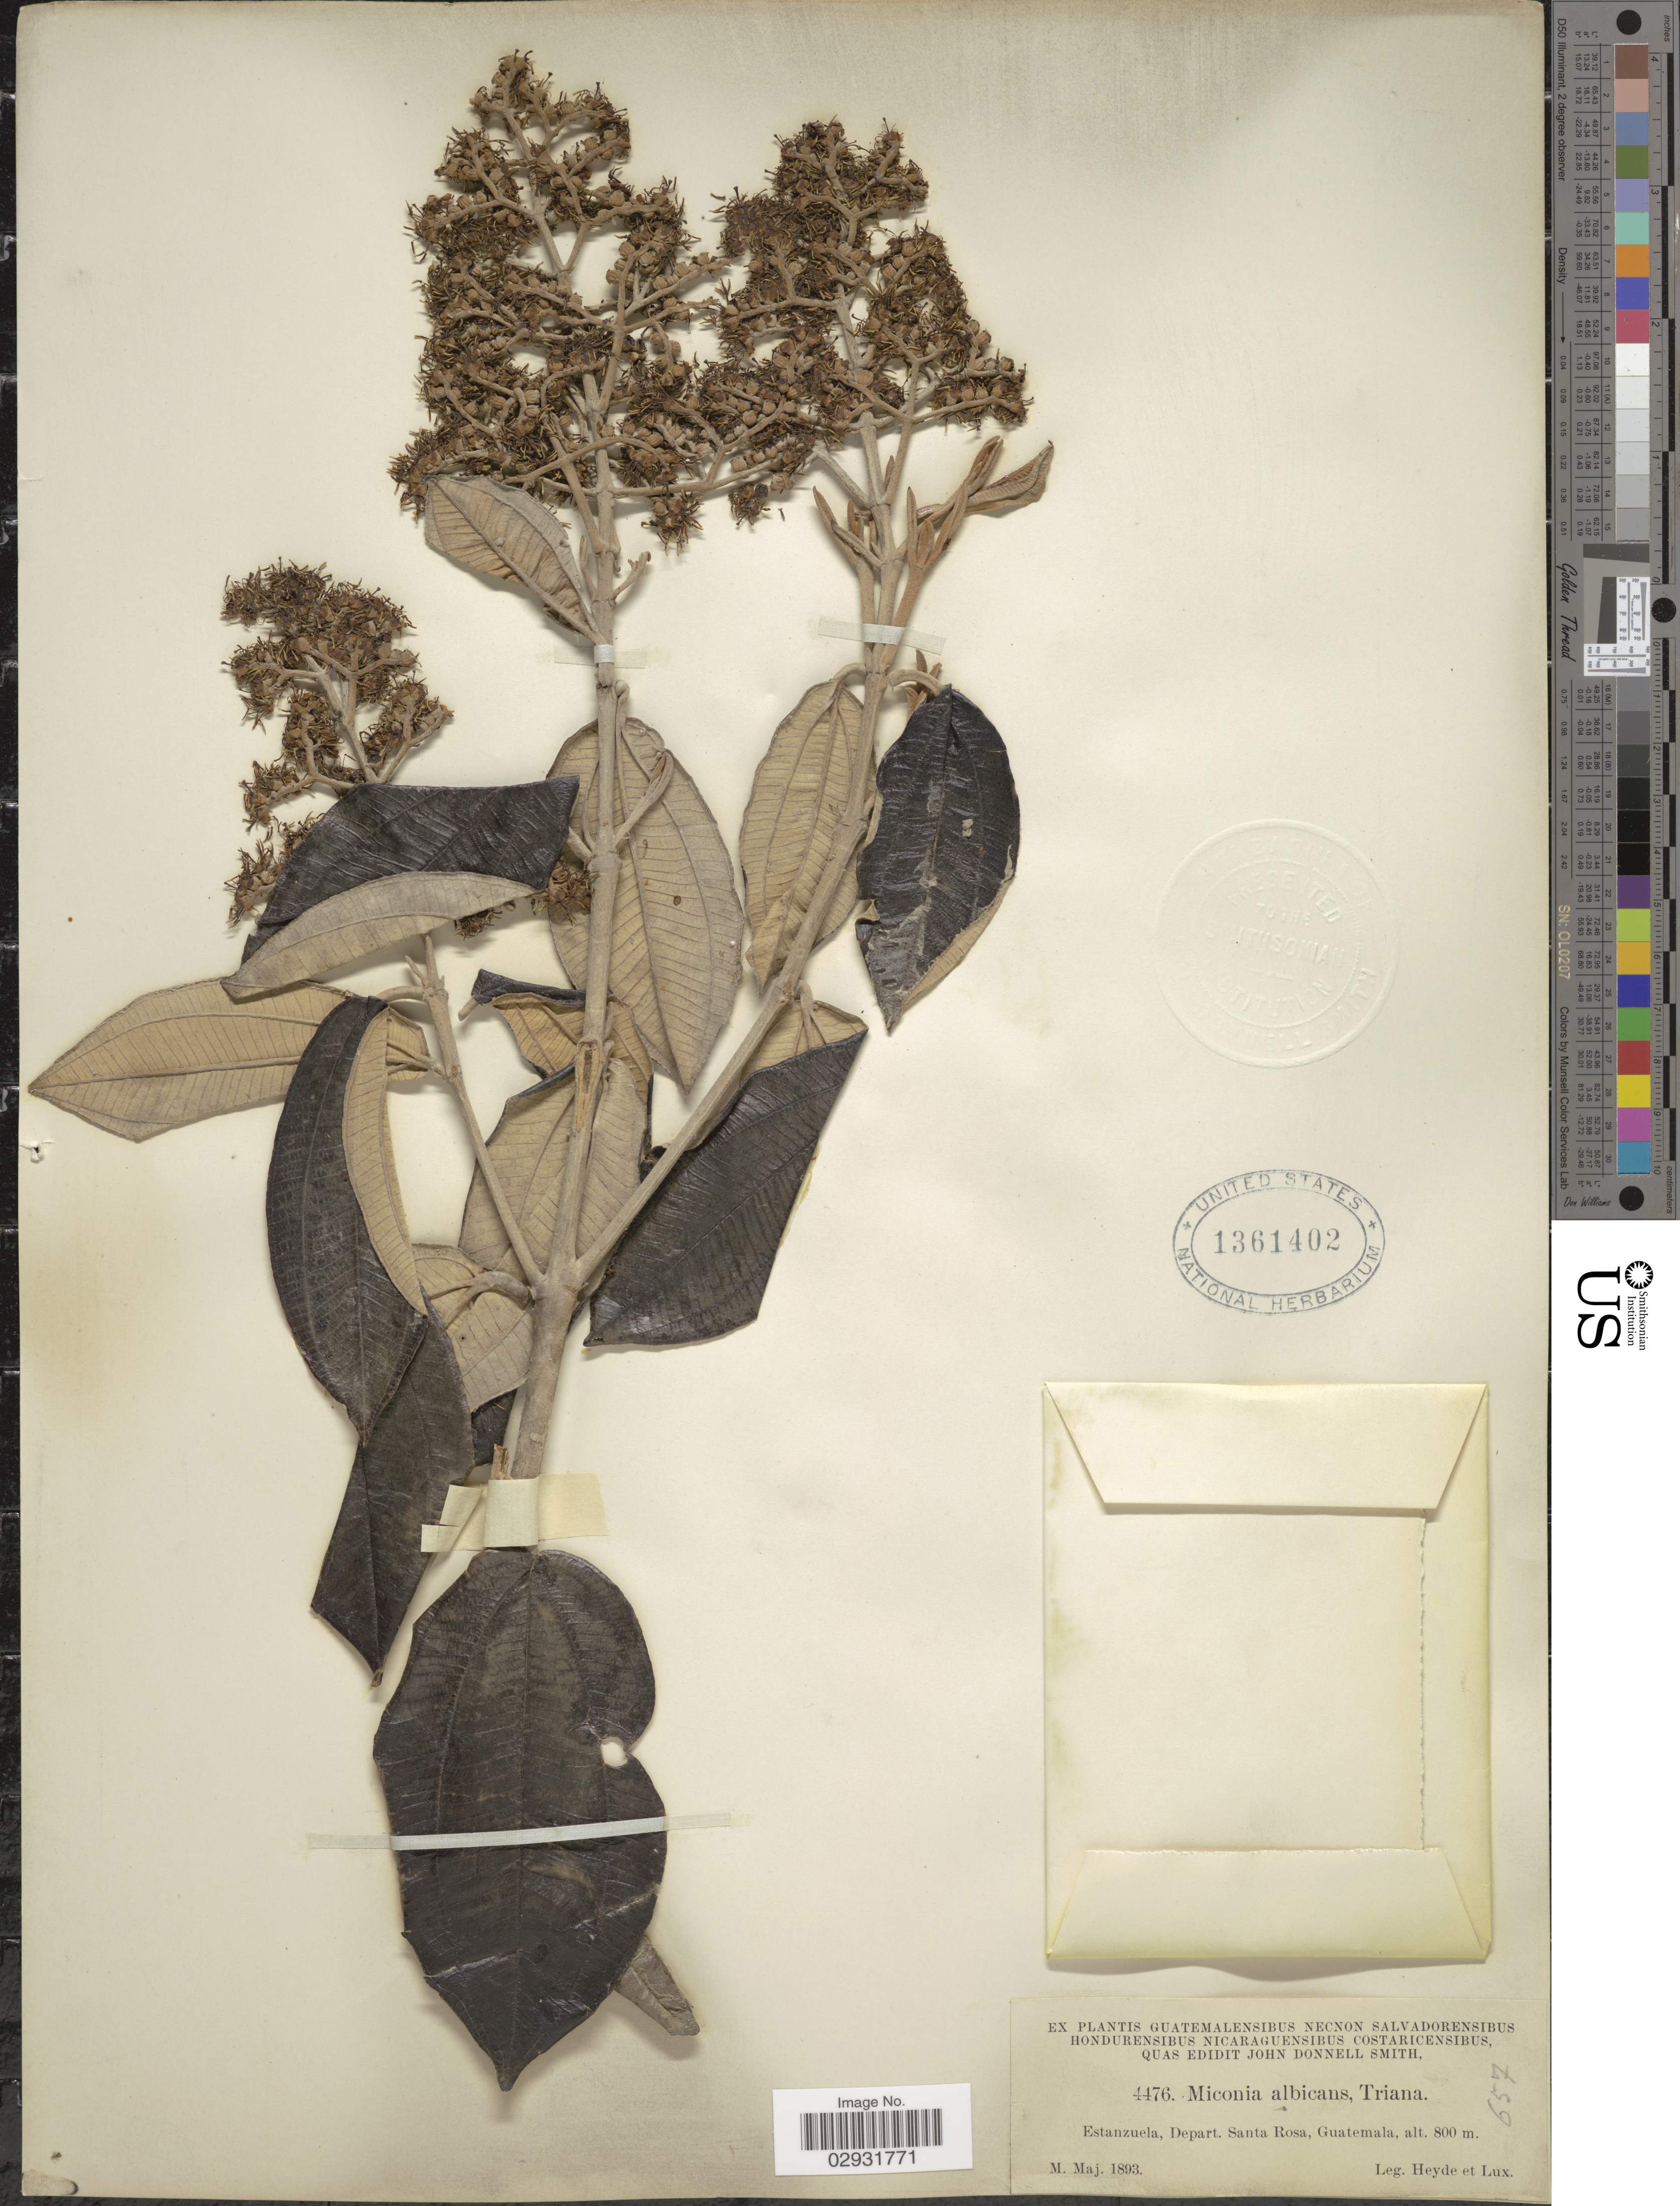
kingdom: Plantae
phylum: Tracheophyta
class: Magnoliopsida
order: Myrtales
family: Melastomataceae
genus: Miconia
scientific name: Miconia albicans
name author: (Sw.) Steud.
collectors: Heyde & Lux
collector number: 4476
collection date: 1893-05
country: Guatemala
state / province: Santa Rosa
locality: Estanzuela, Depart. Santa Rosa.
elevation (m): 800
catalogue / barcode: US 1361402